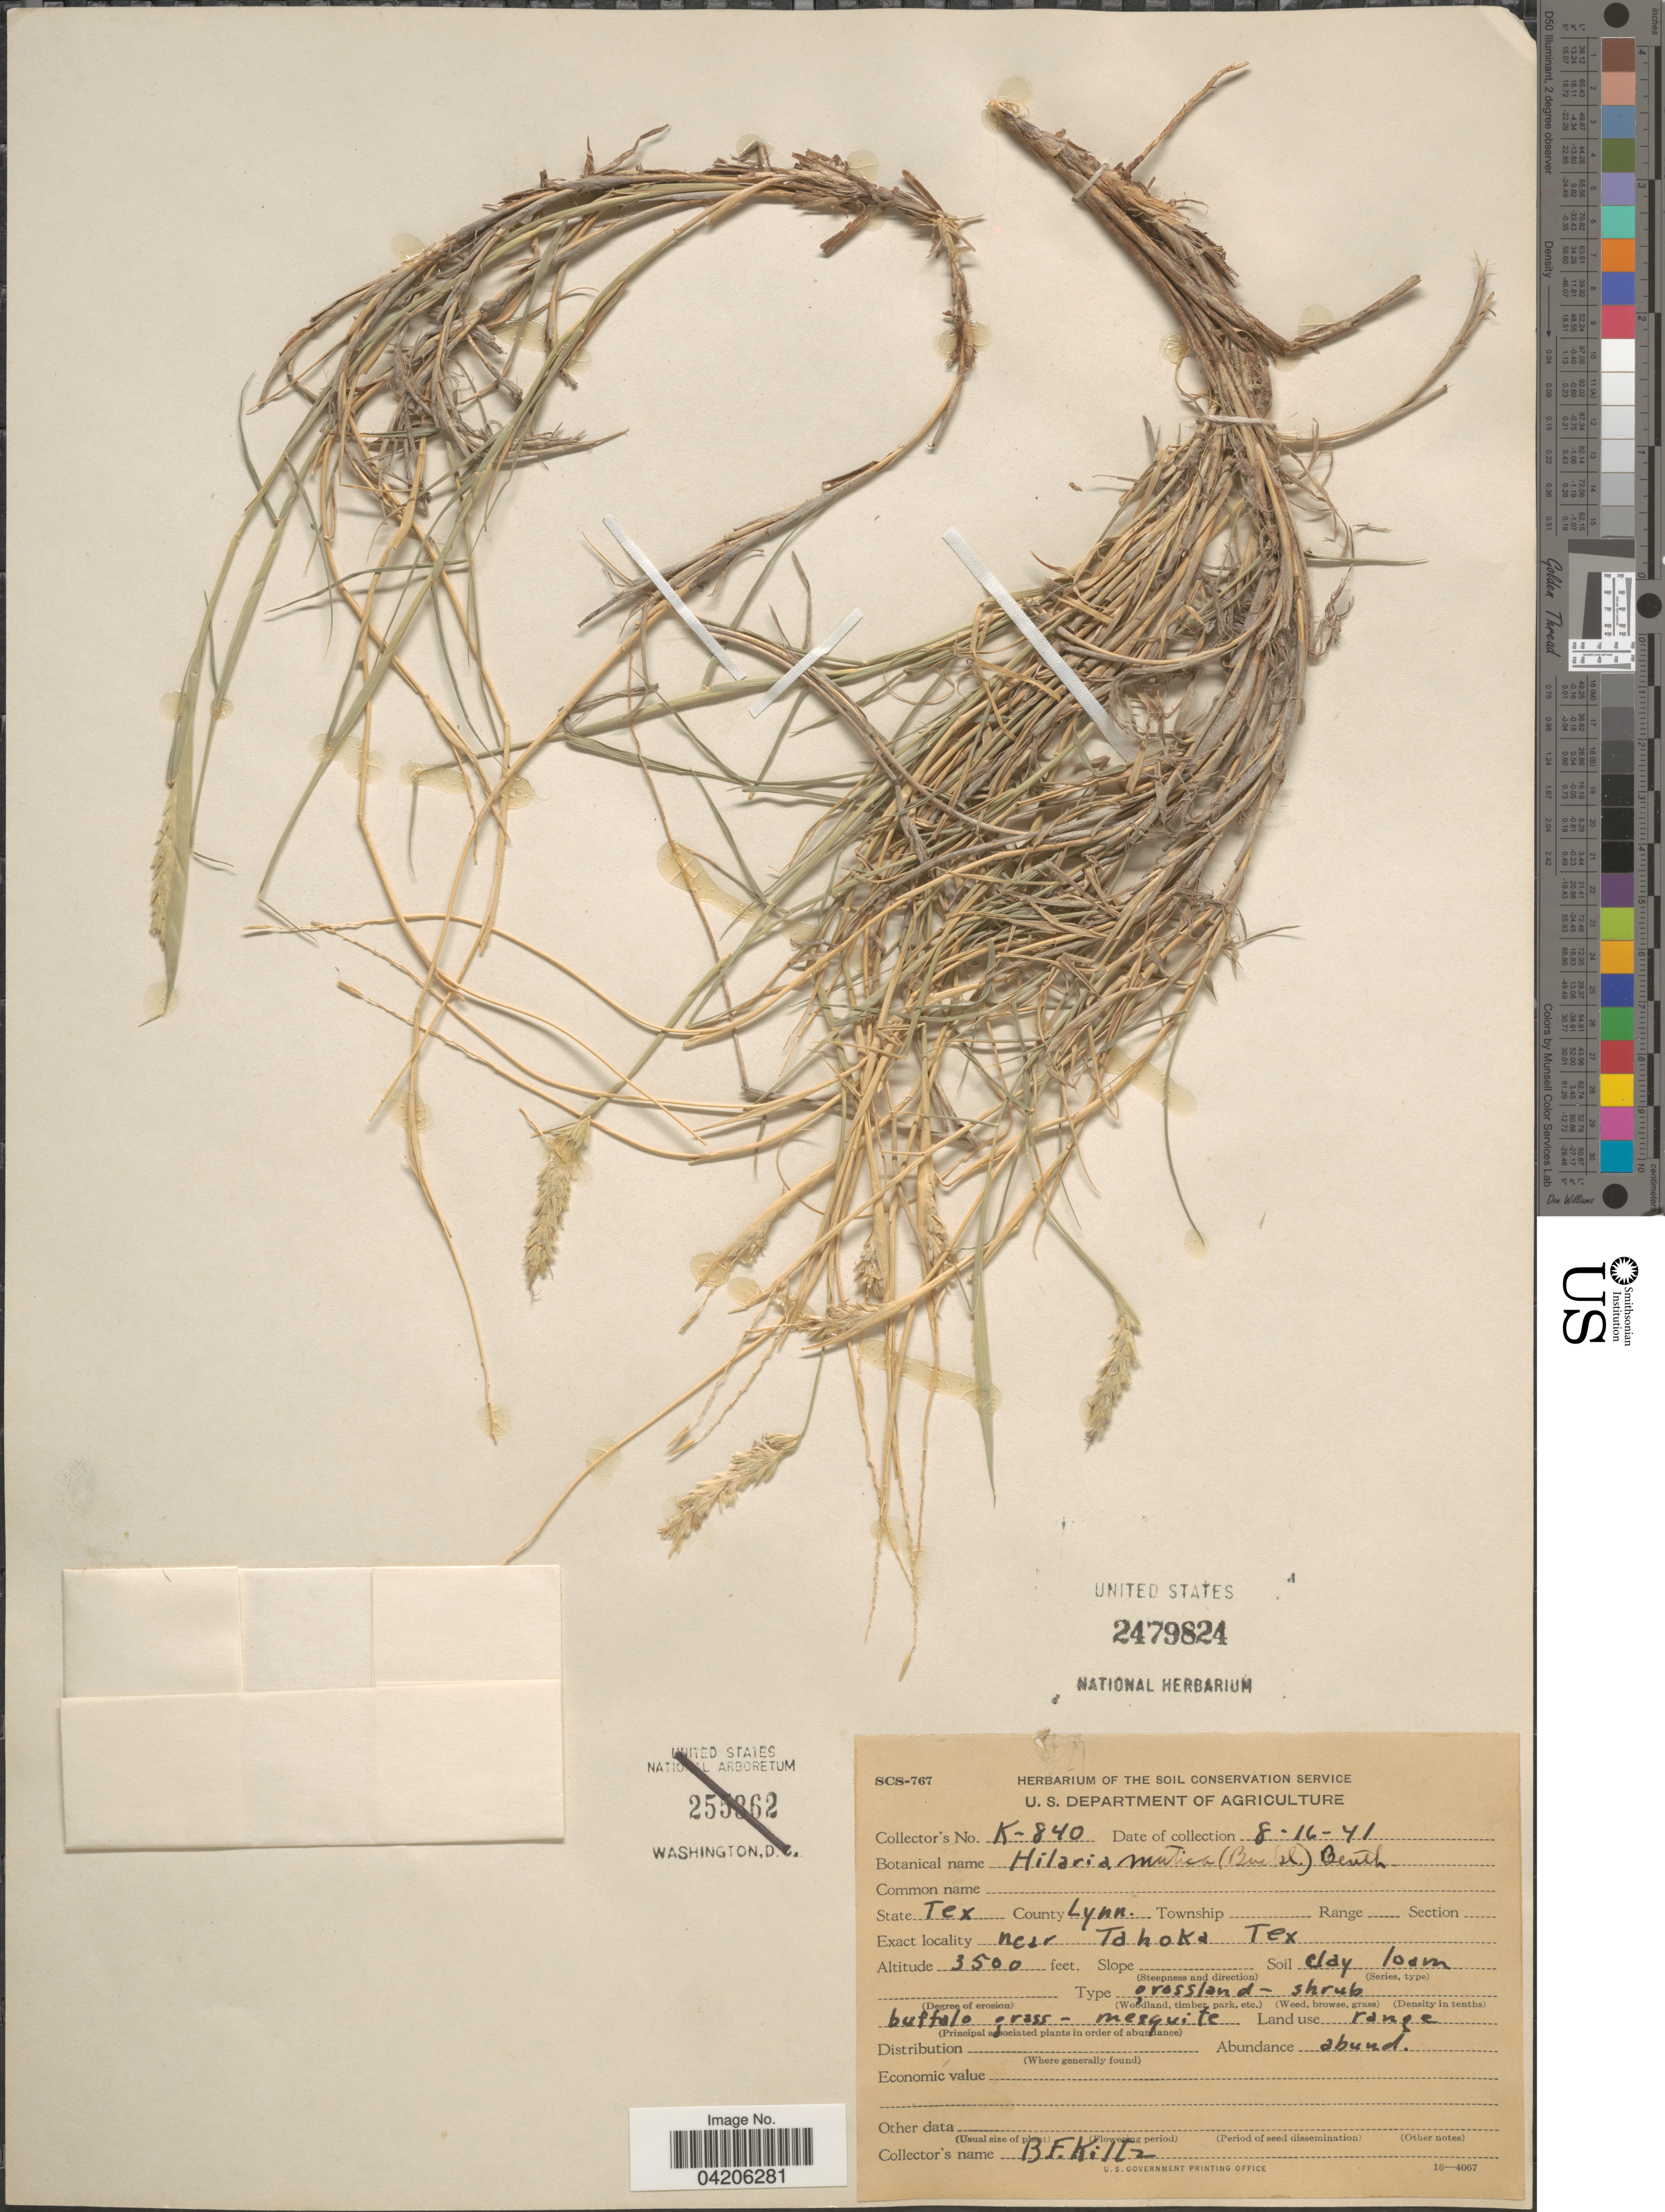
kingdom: Plantae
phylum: Tracheophyta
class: Liliopsida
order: Poales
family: Poaceae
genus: Hilaria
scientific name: Hilaria mutica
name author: (Buckley) Benth.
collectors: B. Kiltz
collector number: K-840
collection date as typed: Transcribed d/m/y: 16/8/41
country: United States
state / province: Texas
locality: County Lynn. Near Tahoka.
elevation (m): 1067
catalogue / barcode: US 2479824